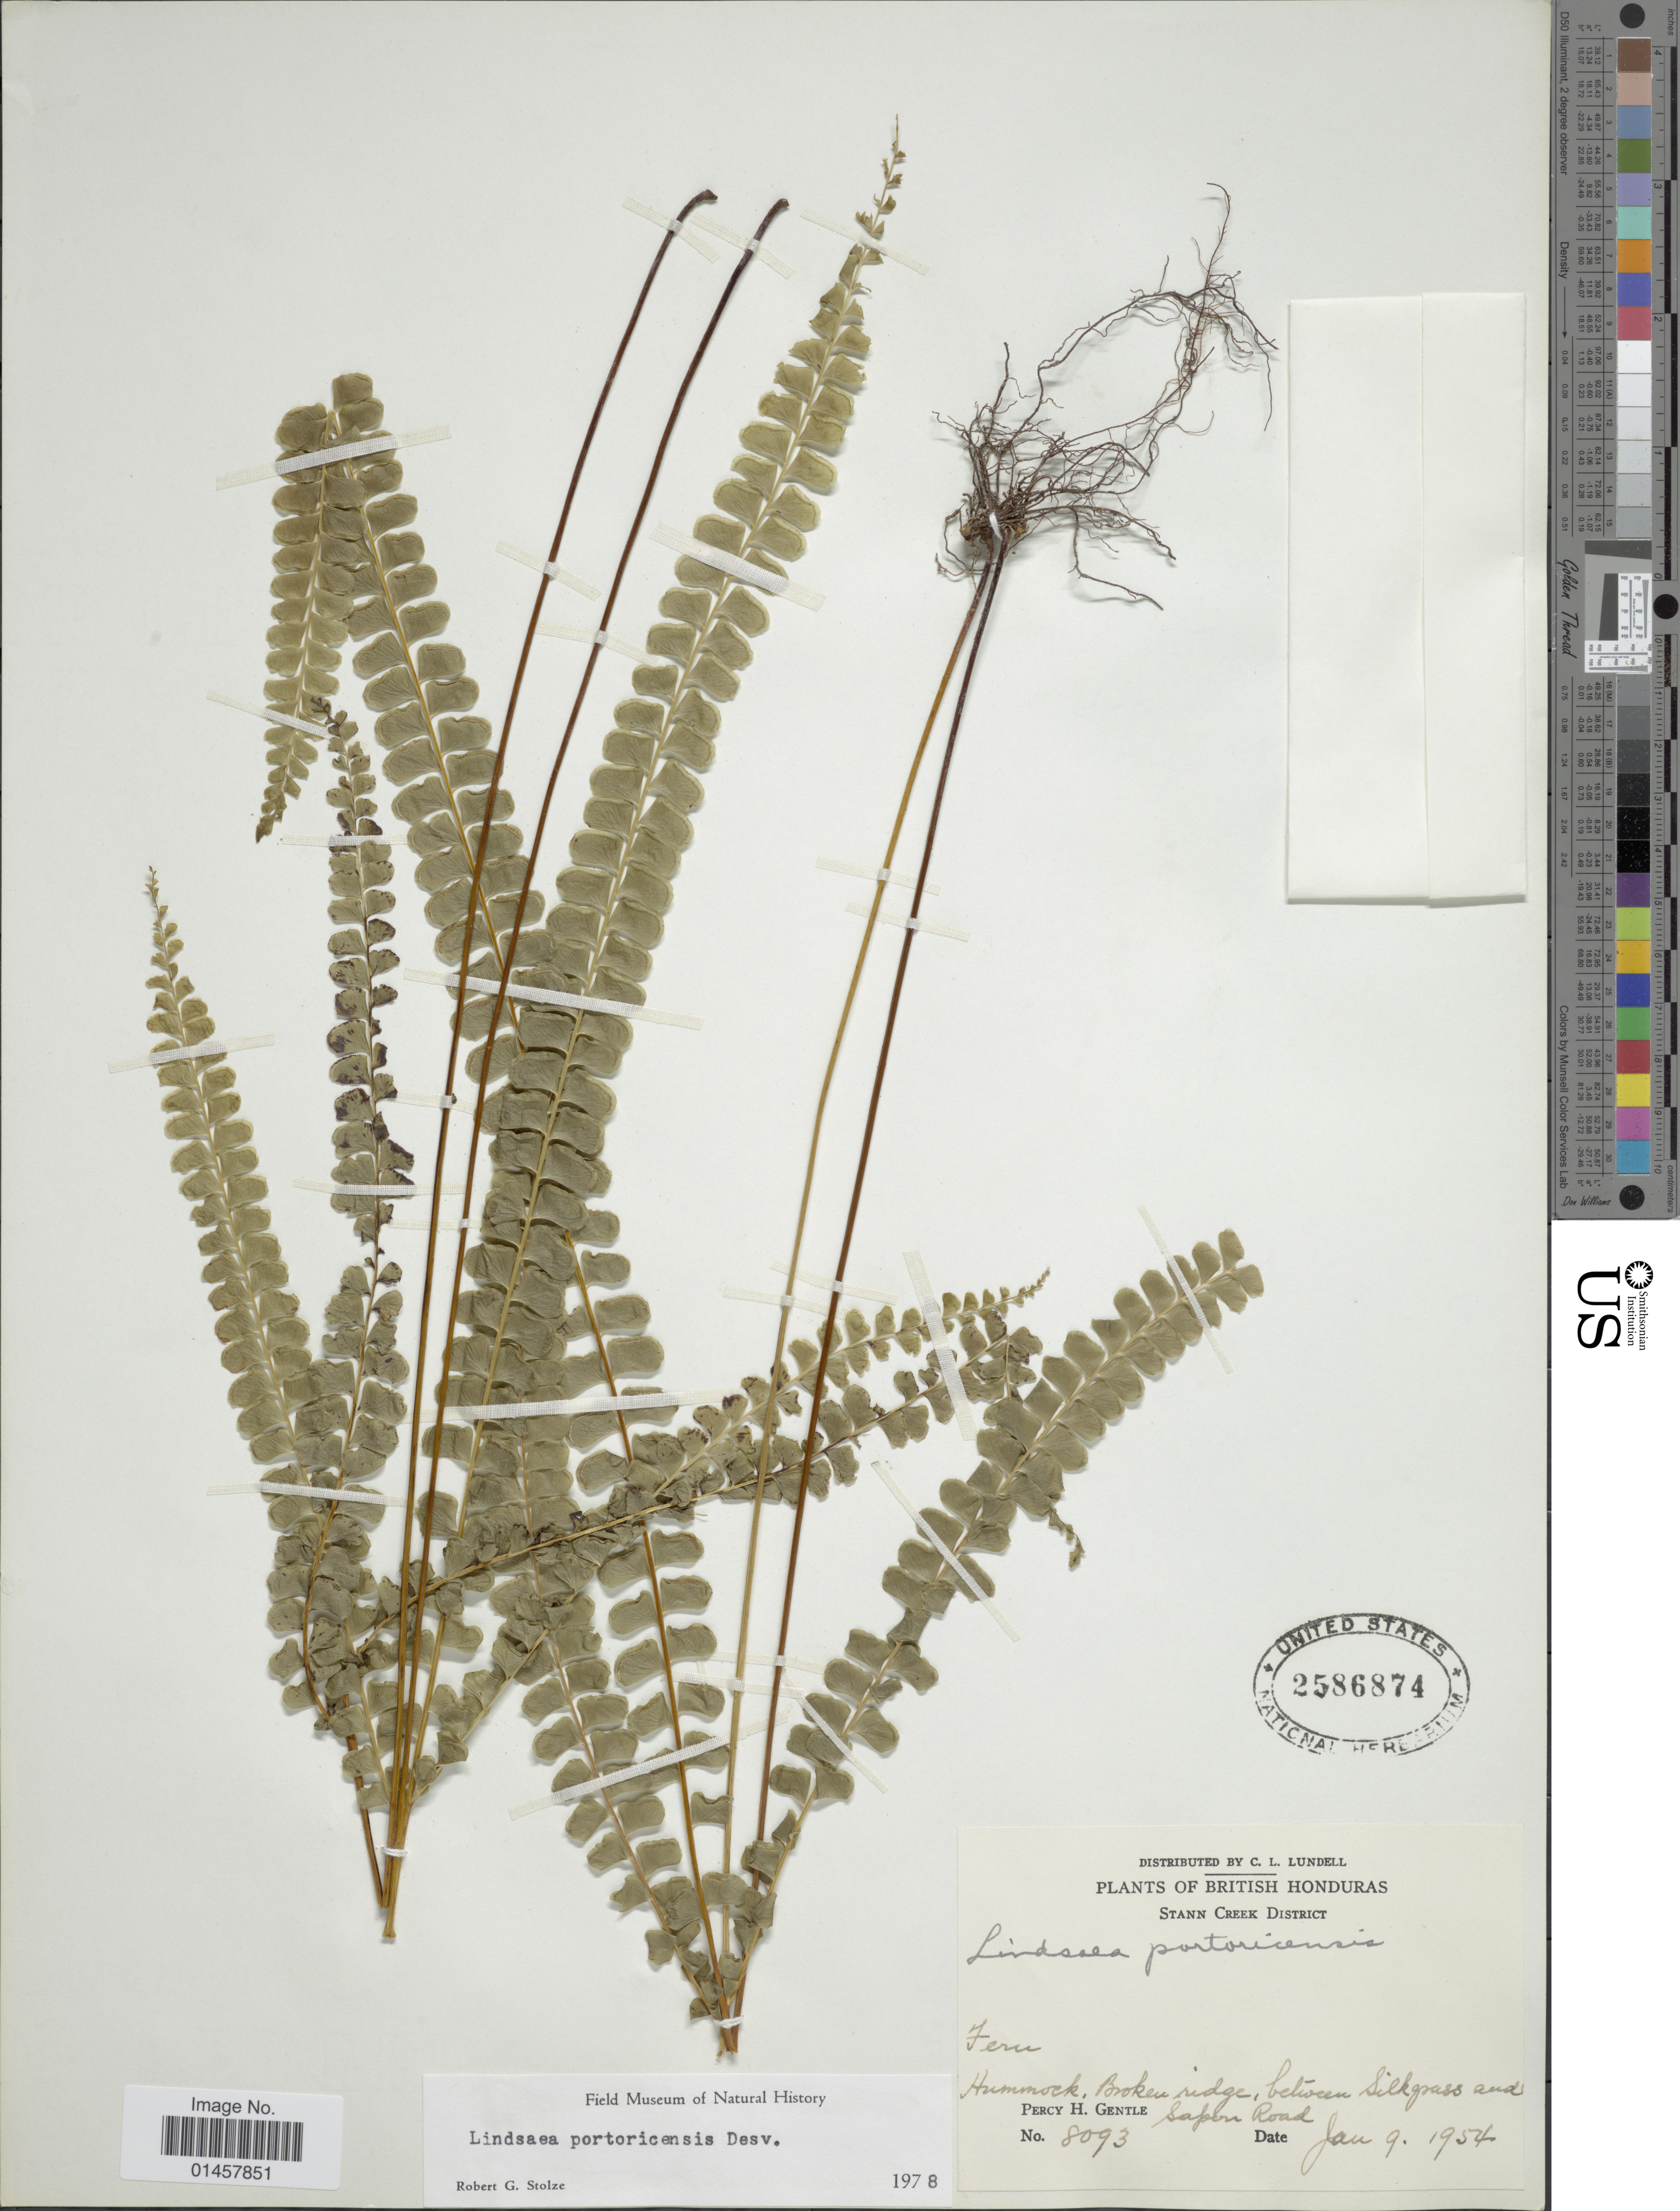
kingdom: Plantae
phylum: Tracheophyta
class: Polypodiopsida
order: Polypodiales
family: Lindsaeaceae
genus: Lindsaea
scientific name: Lindsaea portoricensis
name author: Desv.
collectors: P. H. Gentle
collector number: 8093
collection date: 1954-01-09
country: Belize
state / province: Stann Creek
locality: British Honduras, Stann Creek District, Hammock, broken ridge, between Silk grass and Sapon road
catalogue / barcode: US 2586874